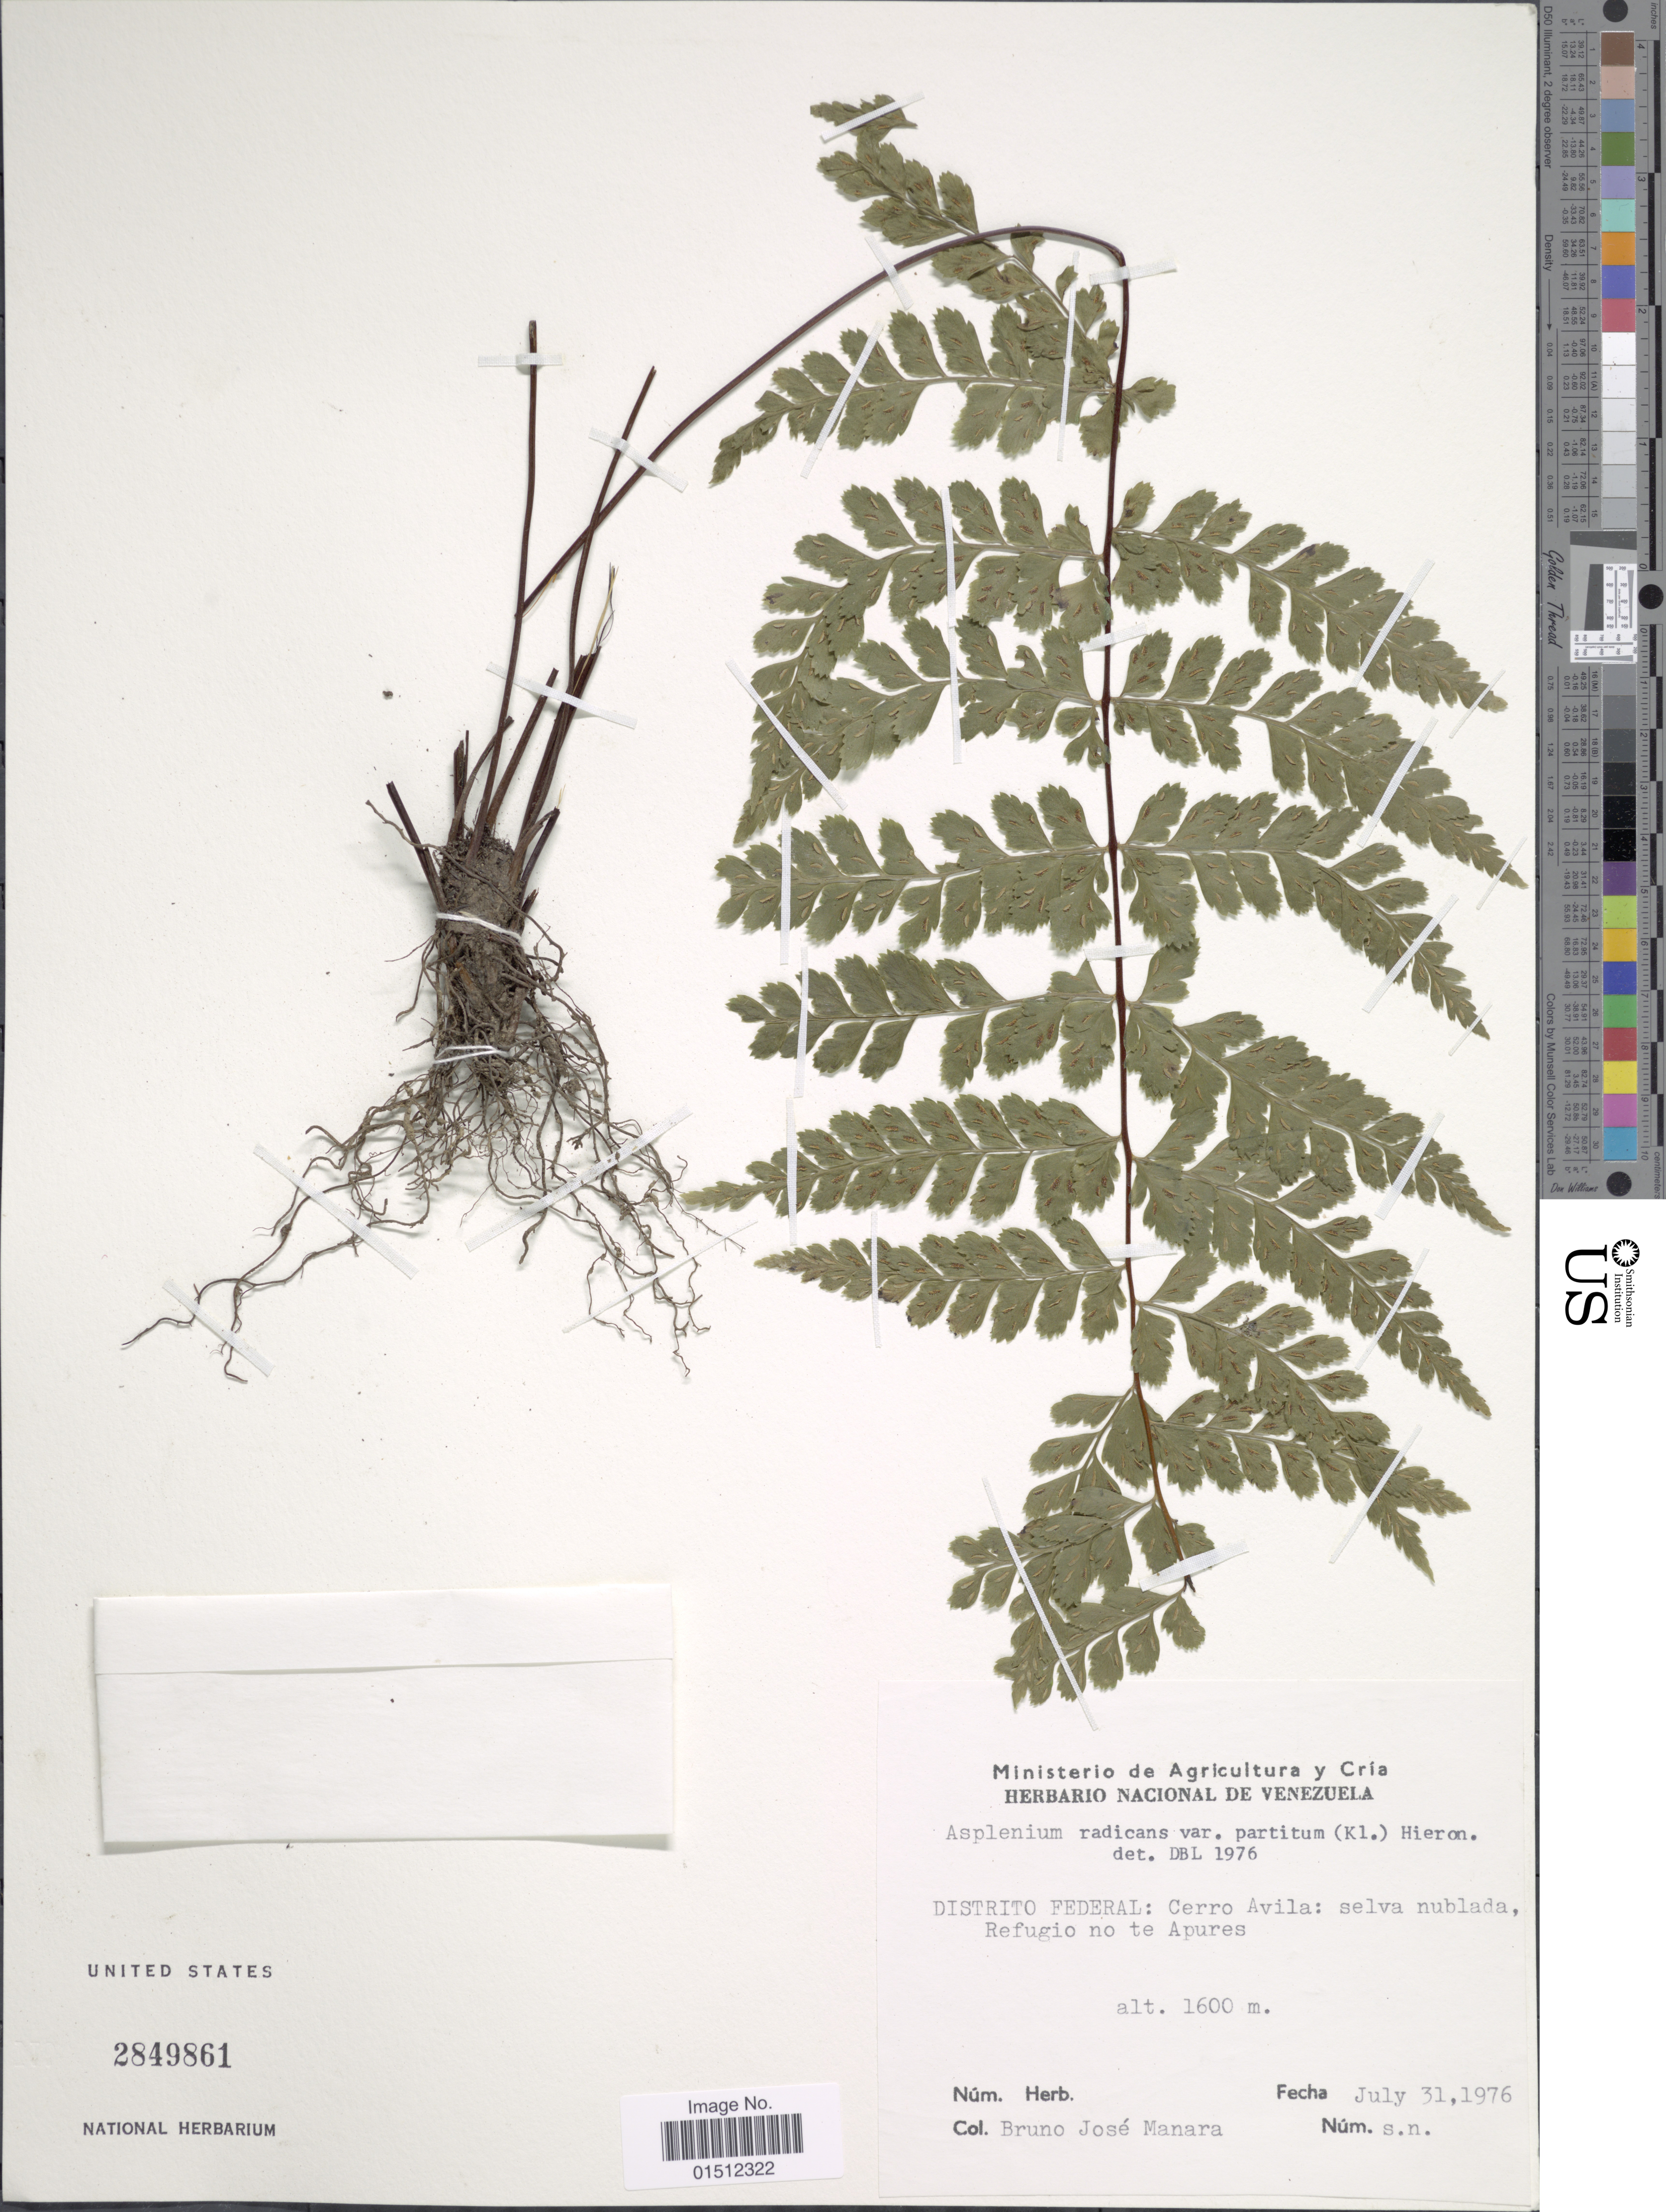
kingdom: Plantae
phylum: Tracheophyta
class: Polypodiopsida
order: Polypodiales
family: Aspleniaceae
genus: Asplenium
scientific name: Asplenium radicans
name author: L.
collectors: B. Manara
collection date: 1976-07-31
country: Venezuela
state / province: Distrito Federal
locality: Distrito Federal: Cerro Avila:selva nublada Refugio no te Apures.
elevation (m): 1600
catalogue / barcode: US 2849861